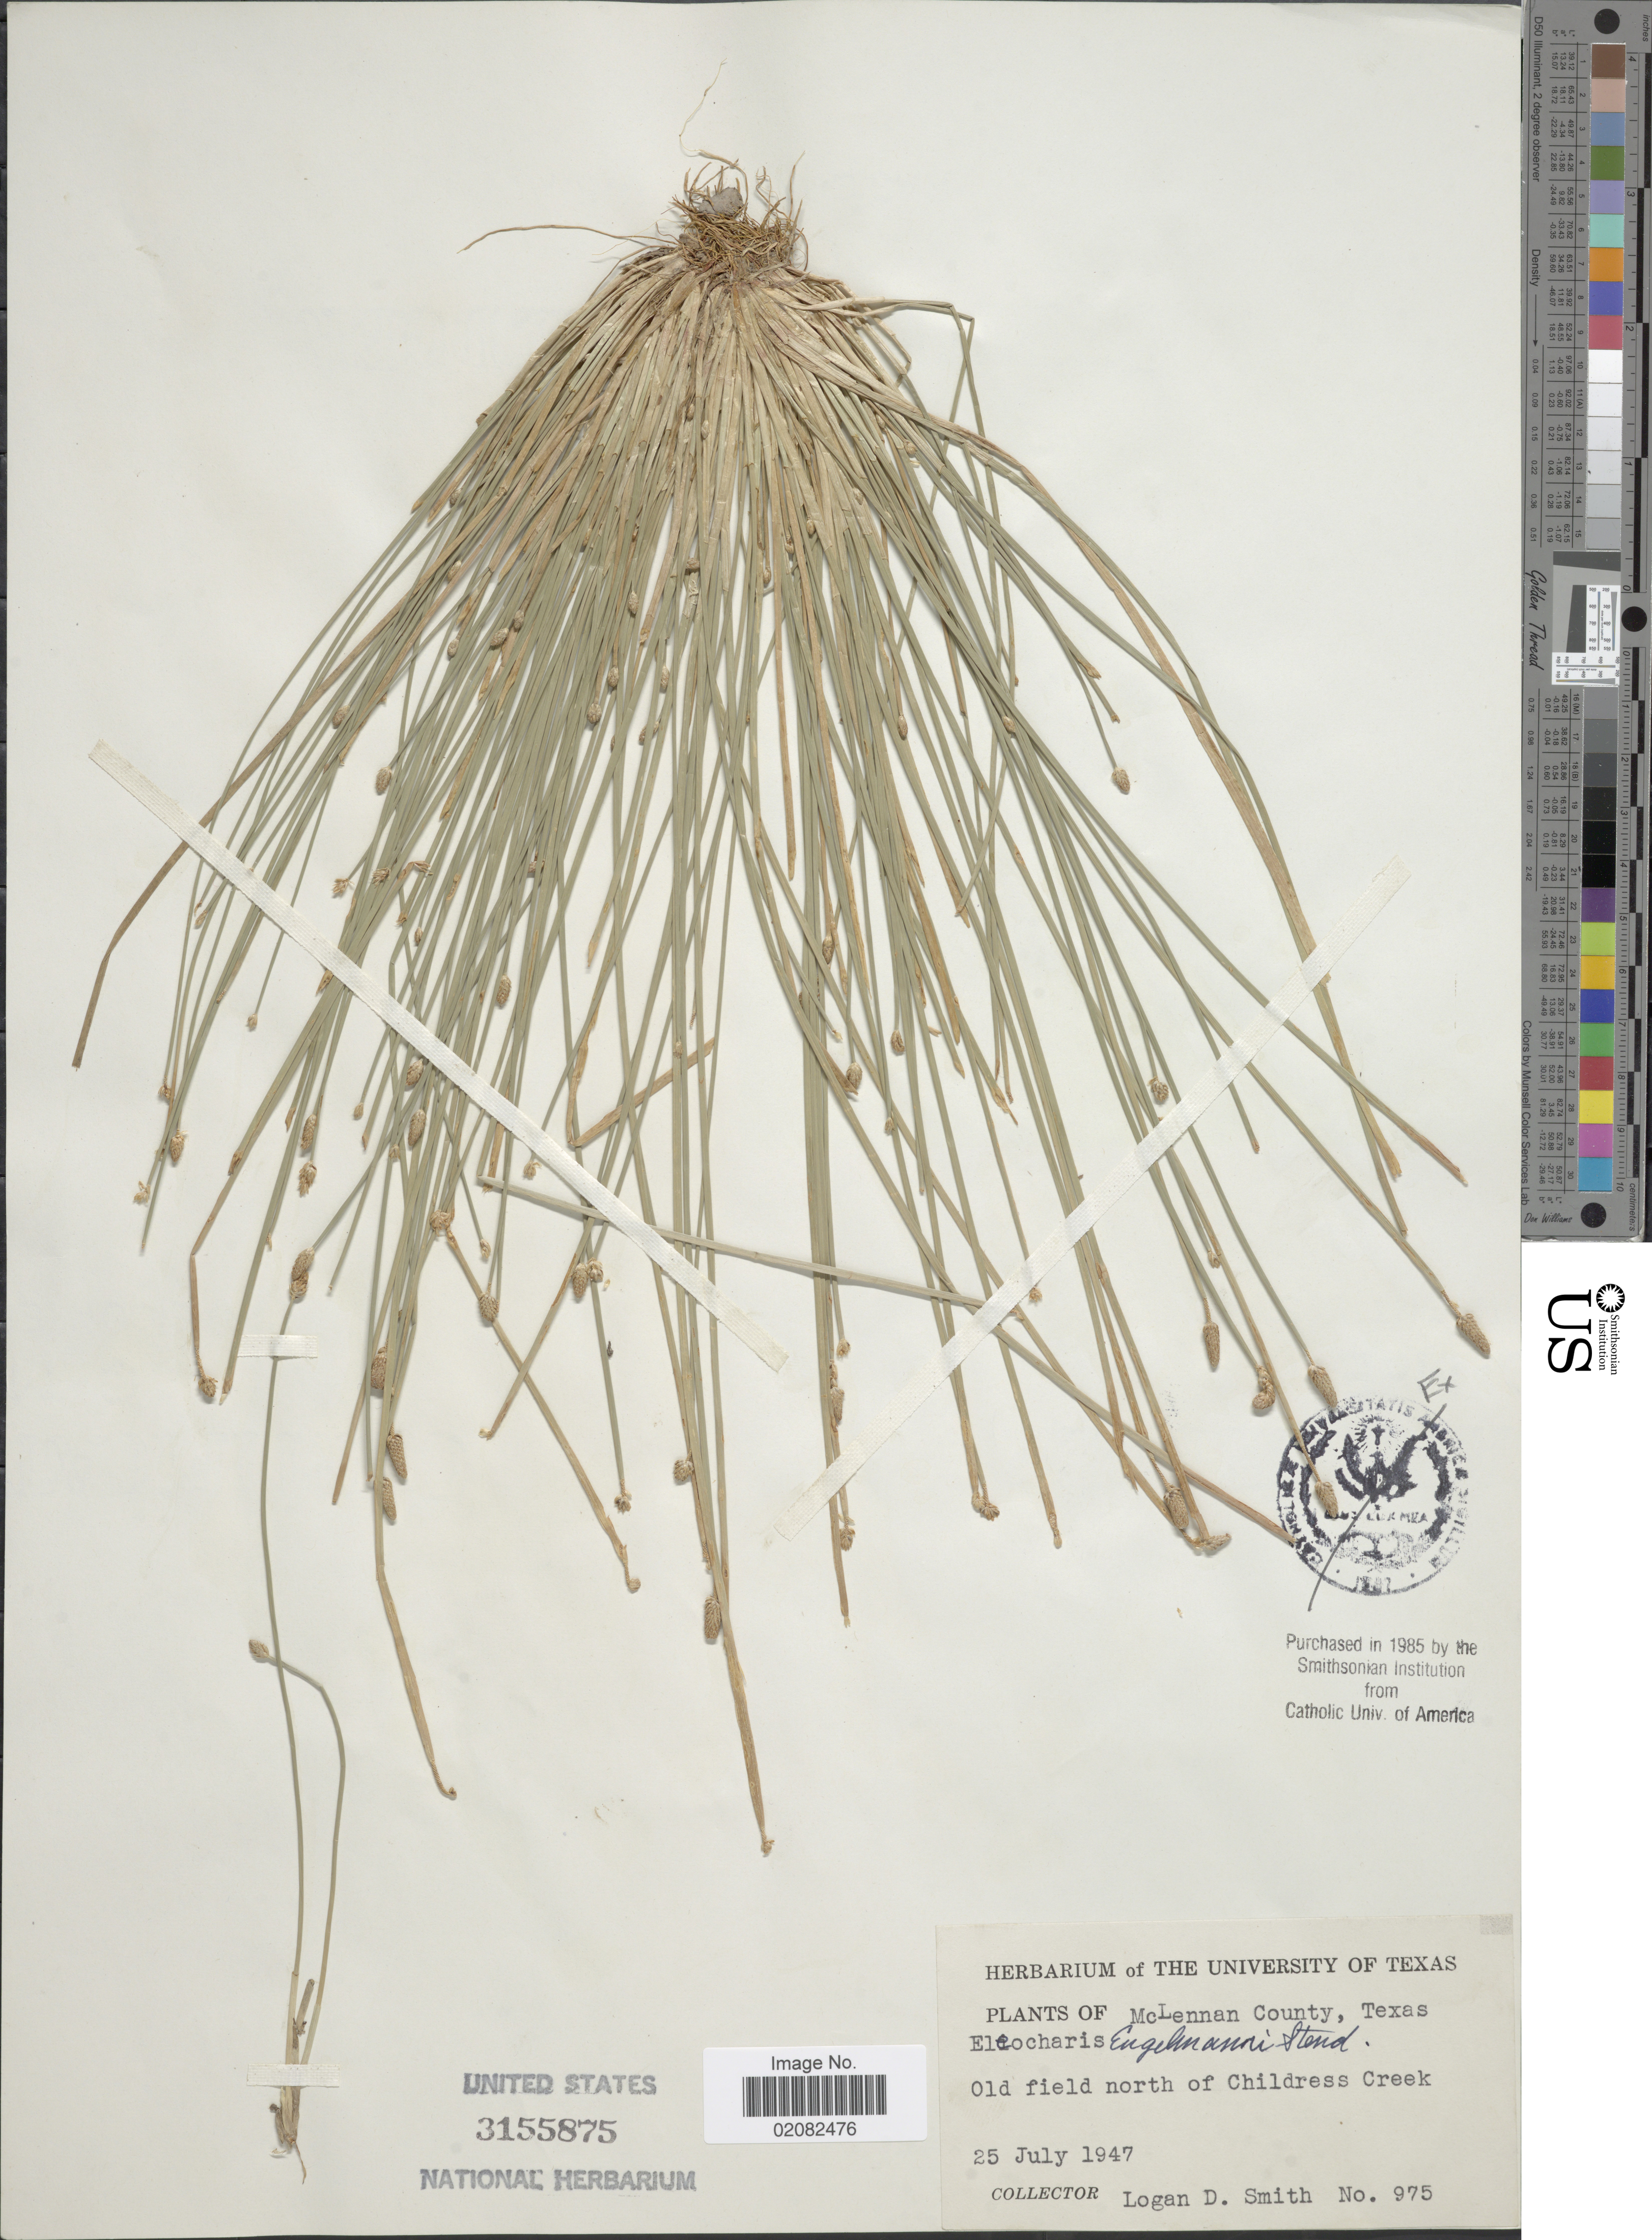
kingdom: Plantae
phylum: Tracheophyta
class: Liliopsida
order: Poales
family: Cyperaceae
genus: Eleocharis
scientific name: Eleocharis engelmannii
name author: Steud.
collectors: L. Smith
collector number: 975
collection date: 1947-07-25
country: United States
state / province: Texas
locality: McLennan County, north of Childress Creek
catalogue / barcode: US 3155875